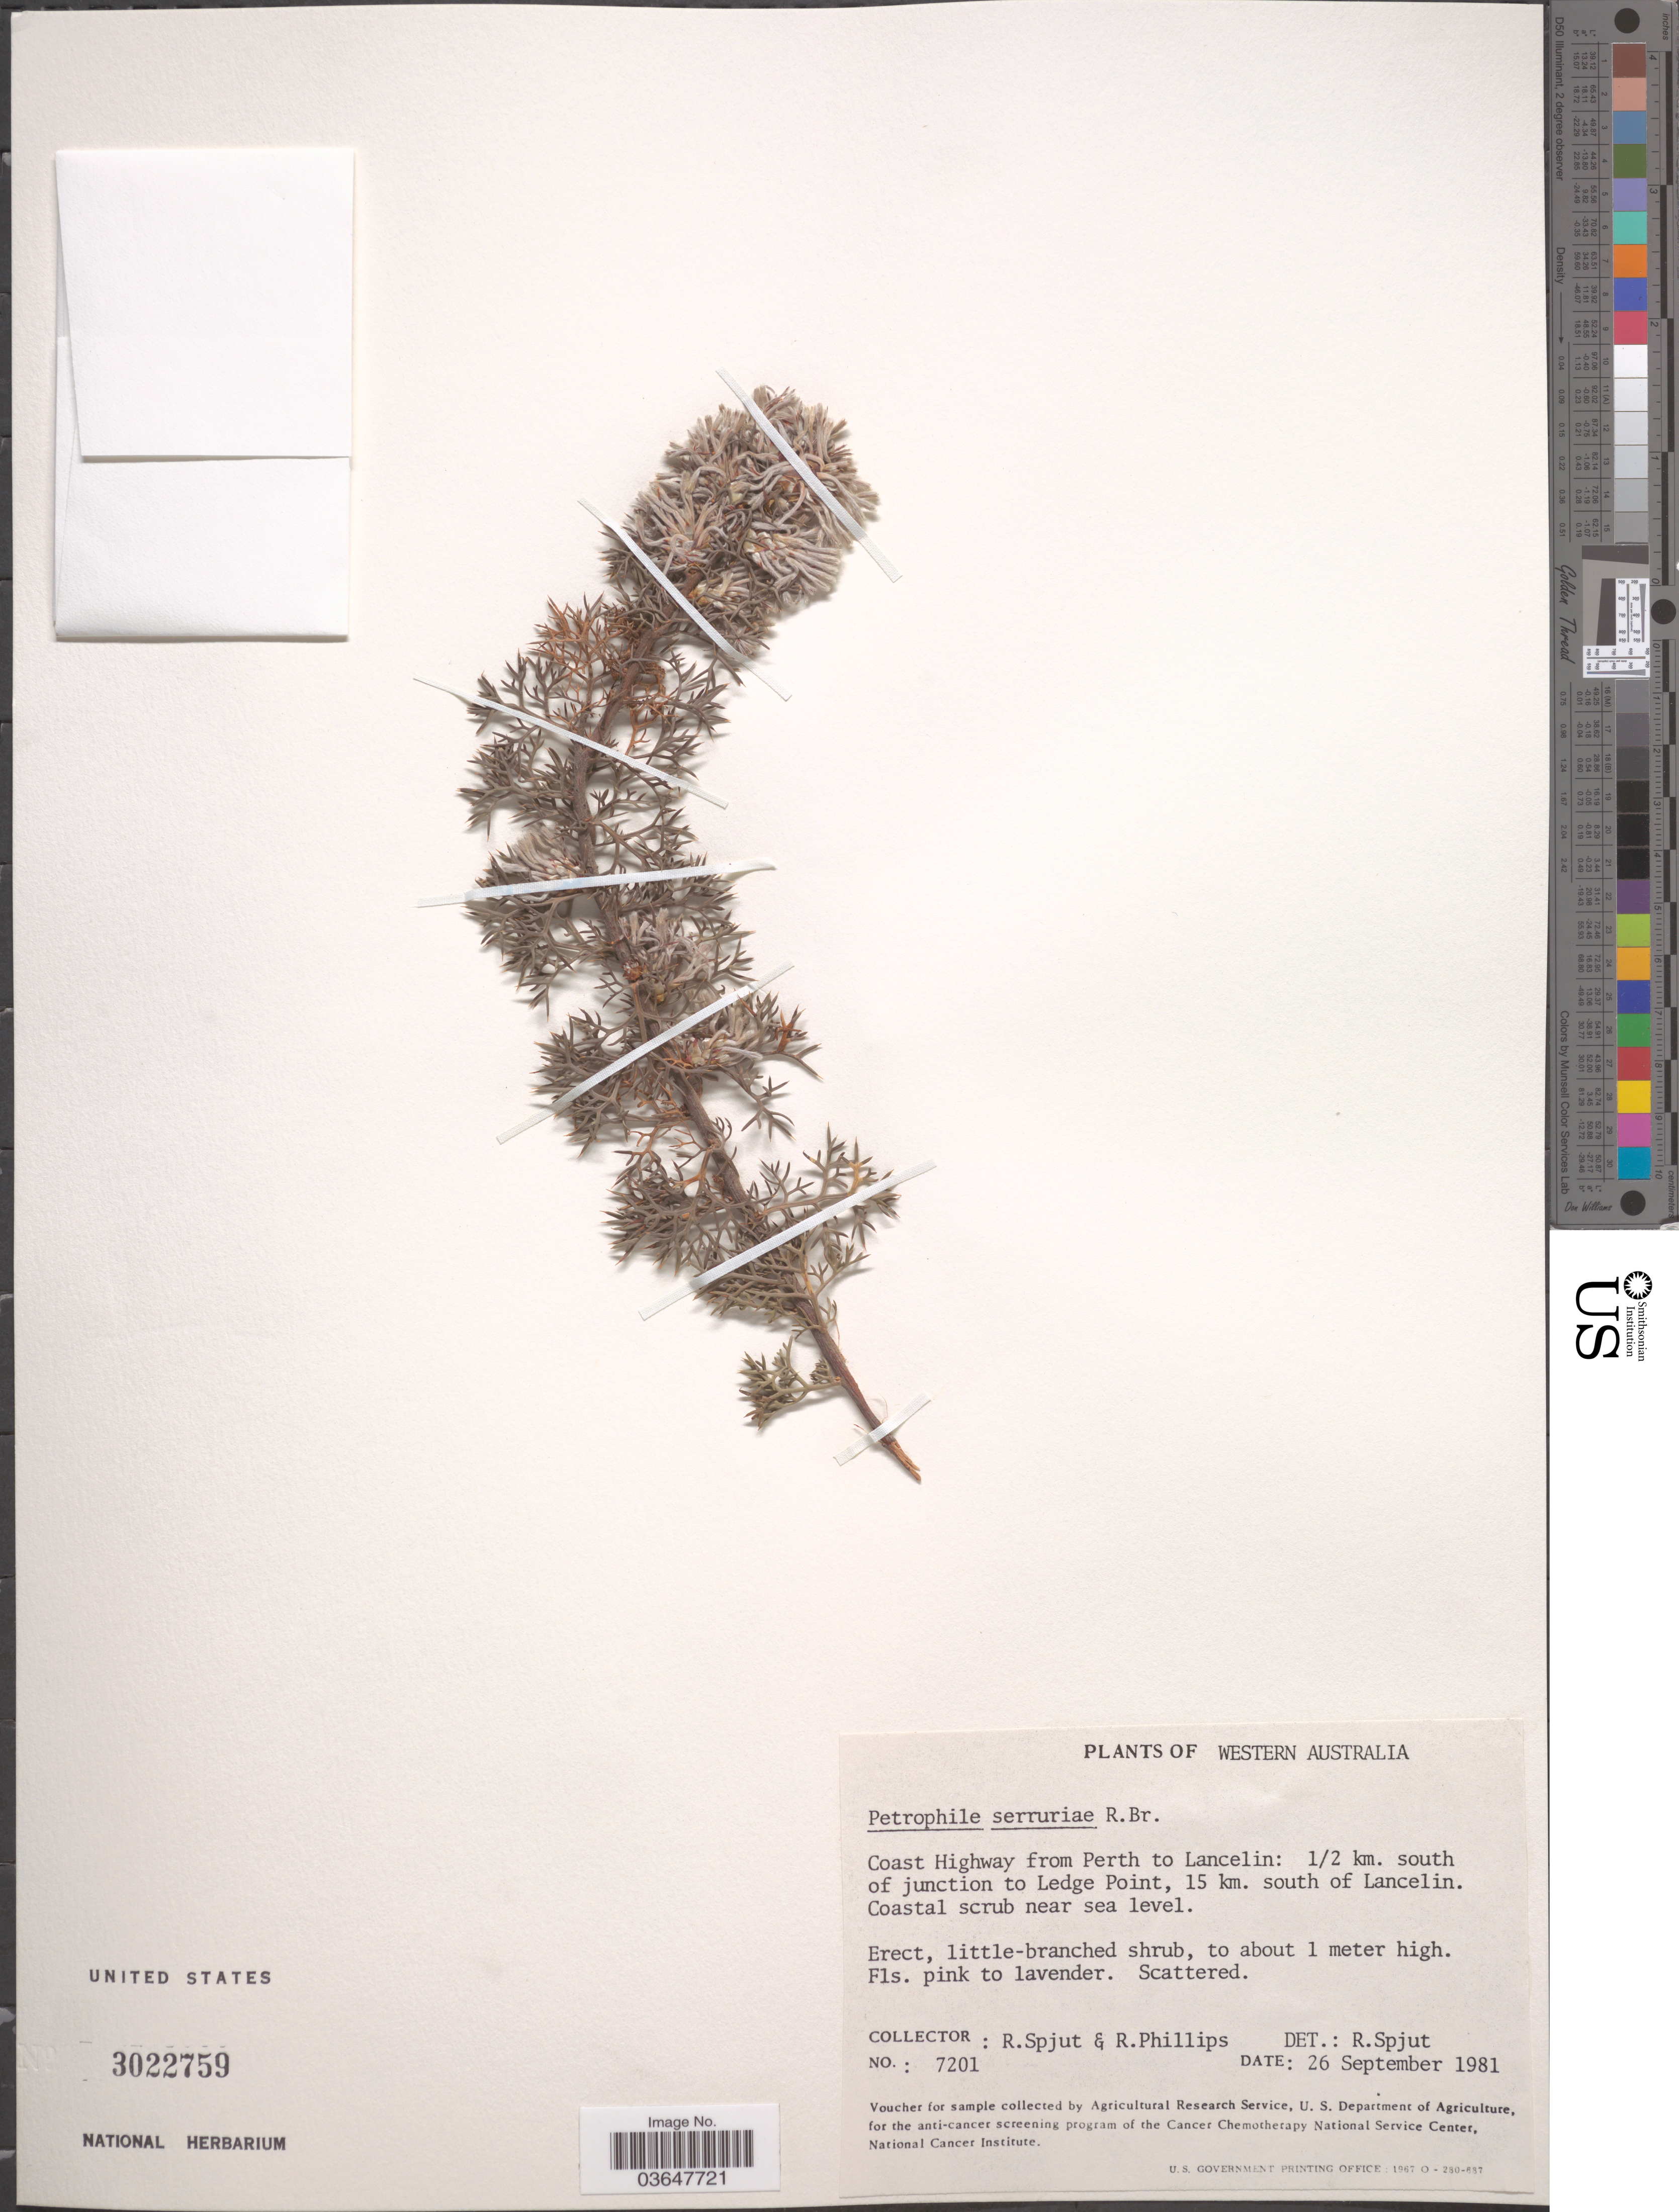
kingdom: Plantae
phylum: Tracheophyta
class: Magnoliopsida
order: Proteales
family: Proteaceae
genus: Petrophile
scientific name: Petrophile serruriae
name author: R. Br.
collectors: R. Spjut & R. Phillips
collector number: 7201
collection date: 1981-09-26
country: Australia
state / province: Western Australia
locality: Coast Highway from Perth to Lancelin: ½ km. south of junction to Ledge Point, 15 km. south of Lancelin.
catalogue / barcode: US 3022759